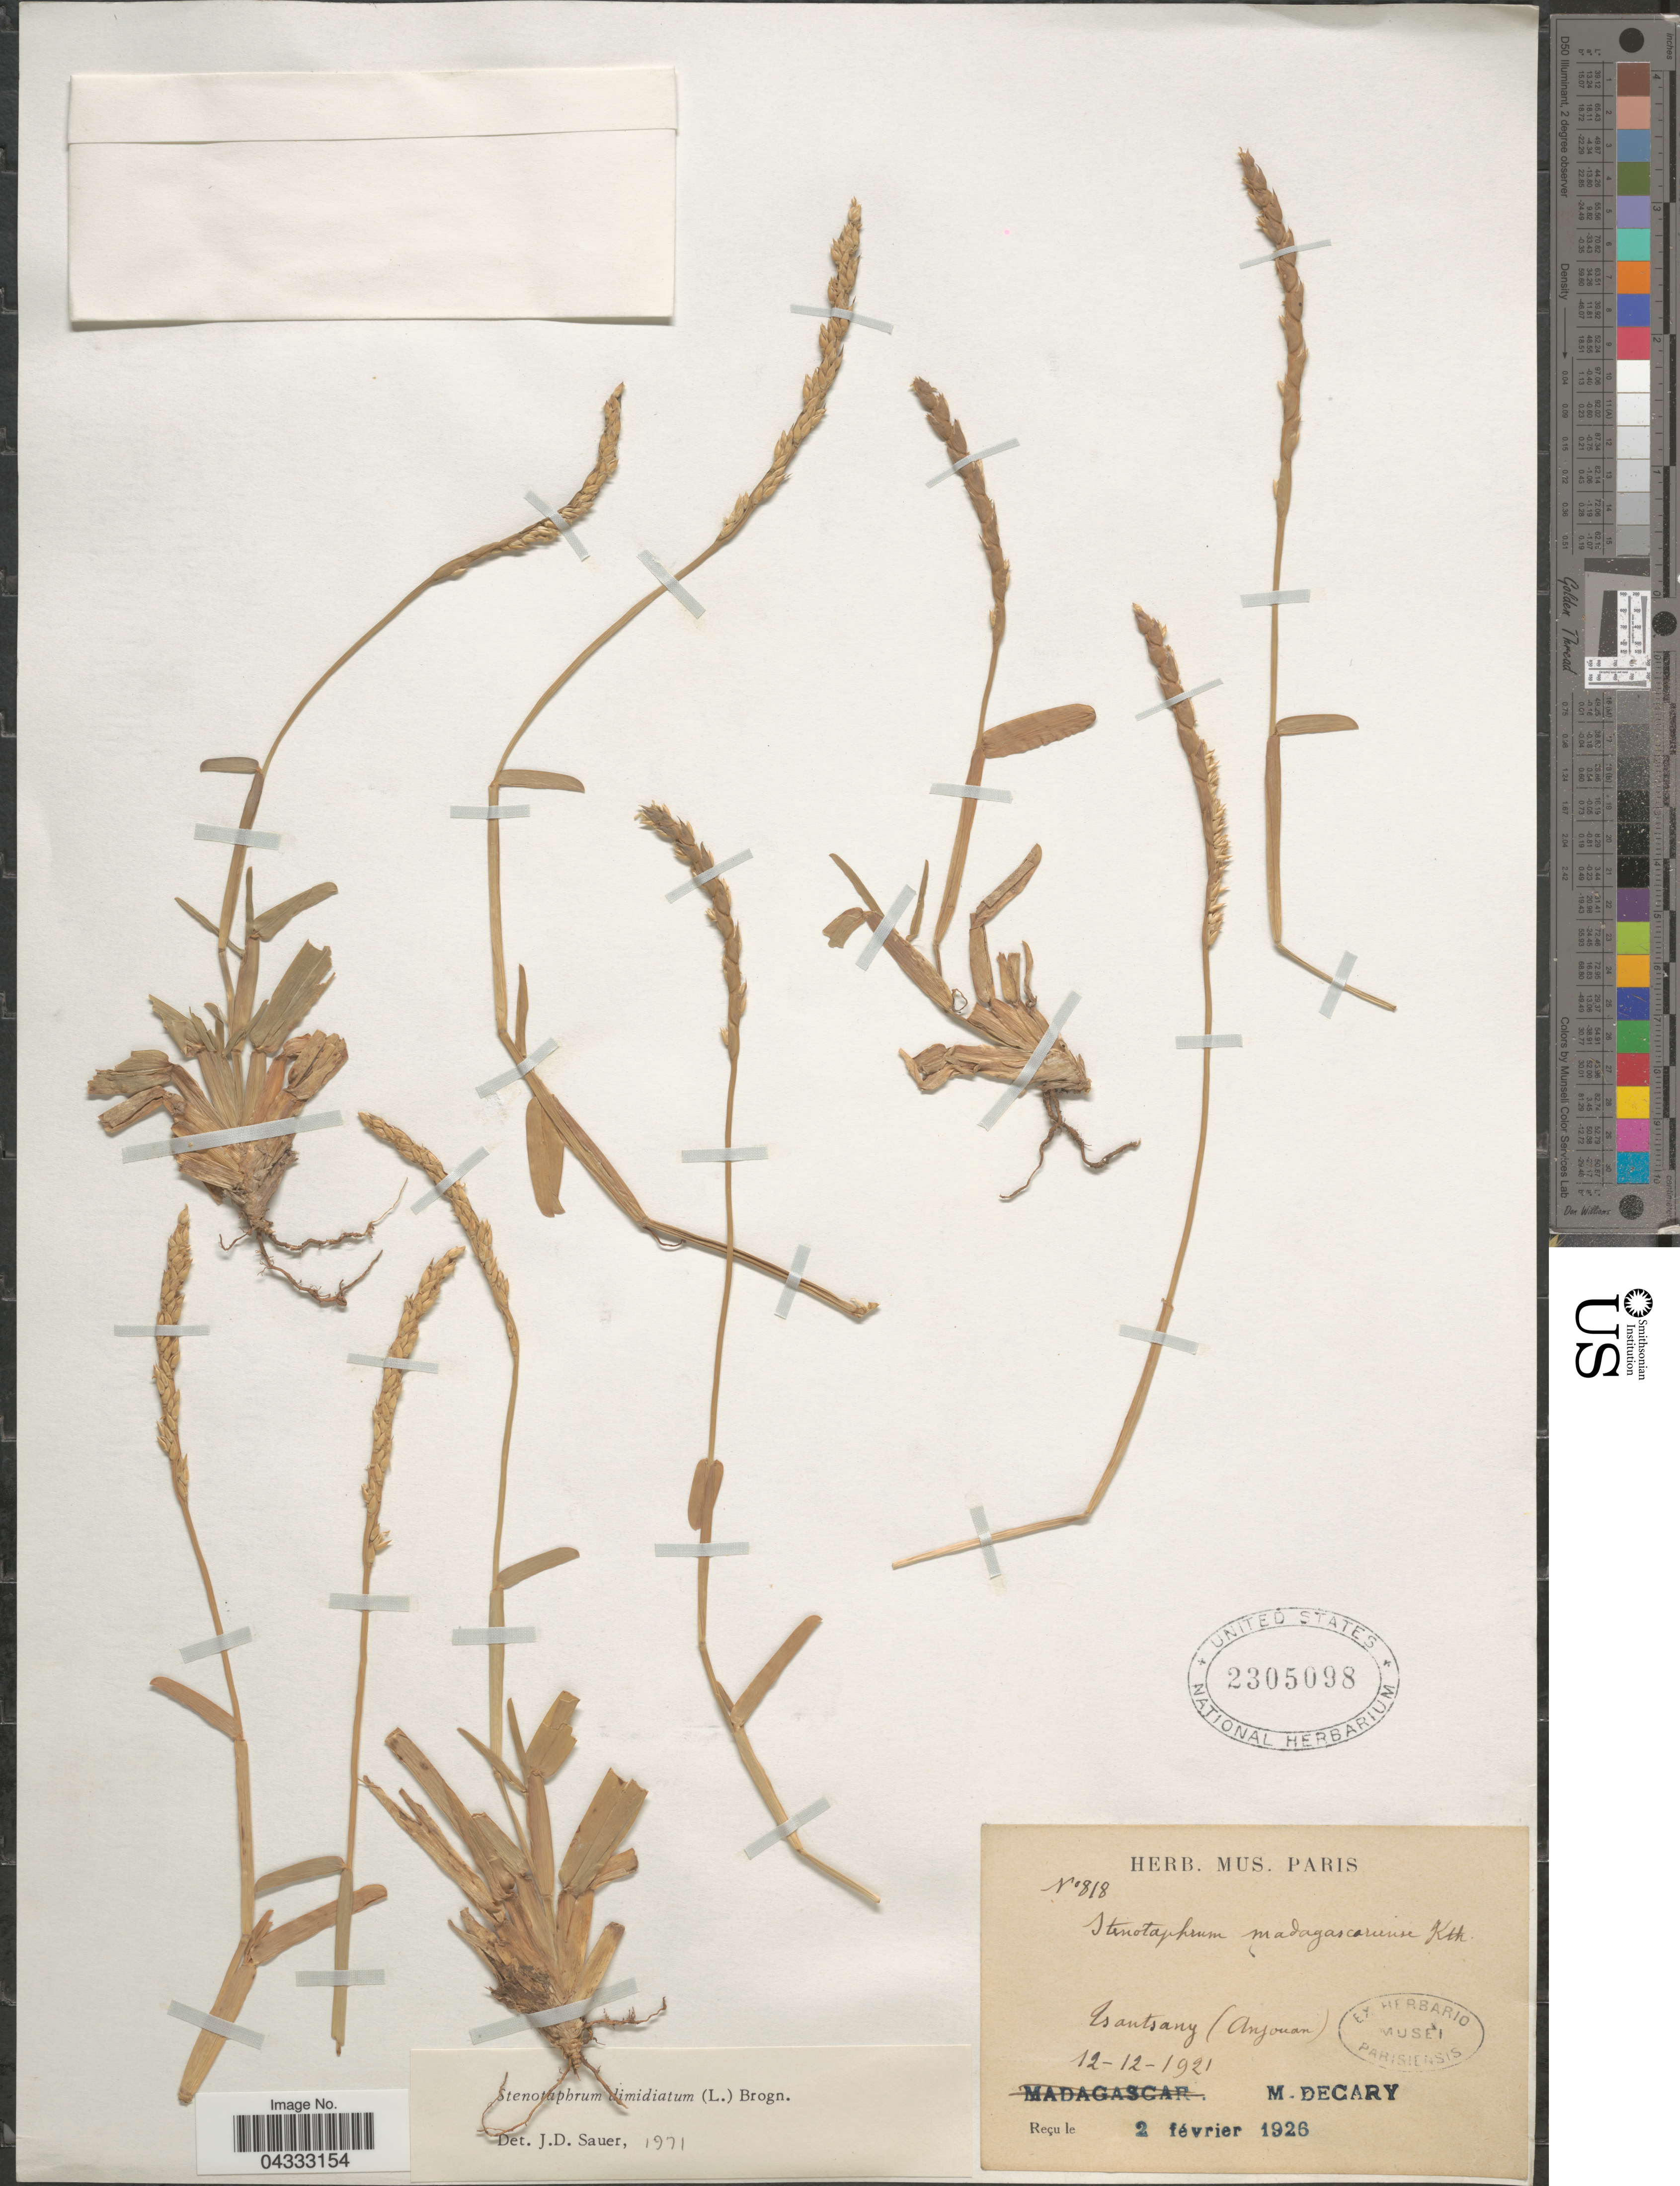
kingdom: Plantae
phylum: Tracheophyta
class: Liliopsida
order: Poales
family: Poaceae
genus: Stenotaphrum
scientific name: Stenotaphrum dimidiatum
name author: (L.) Brongn.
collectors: R. Decary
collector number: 818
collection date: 1921-12-12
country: Comoros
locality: Tsantsany (Anjouan).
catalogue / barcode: US 2305098